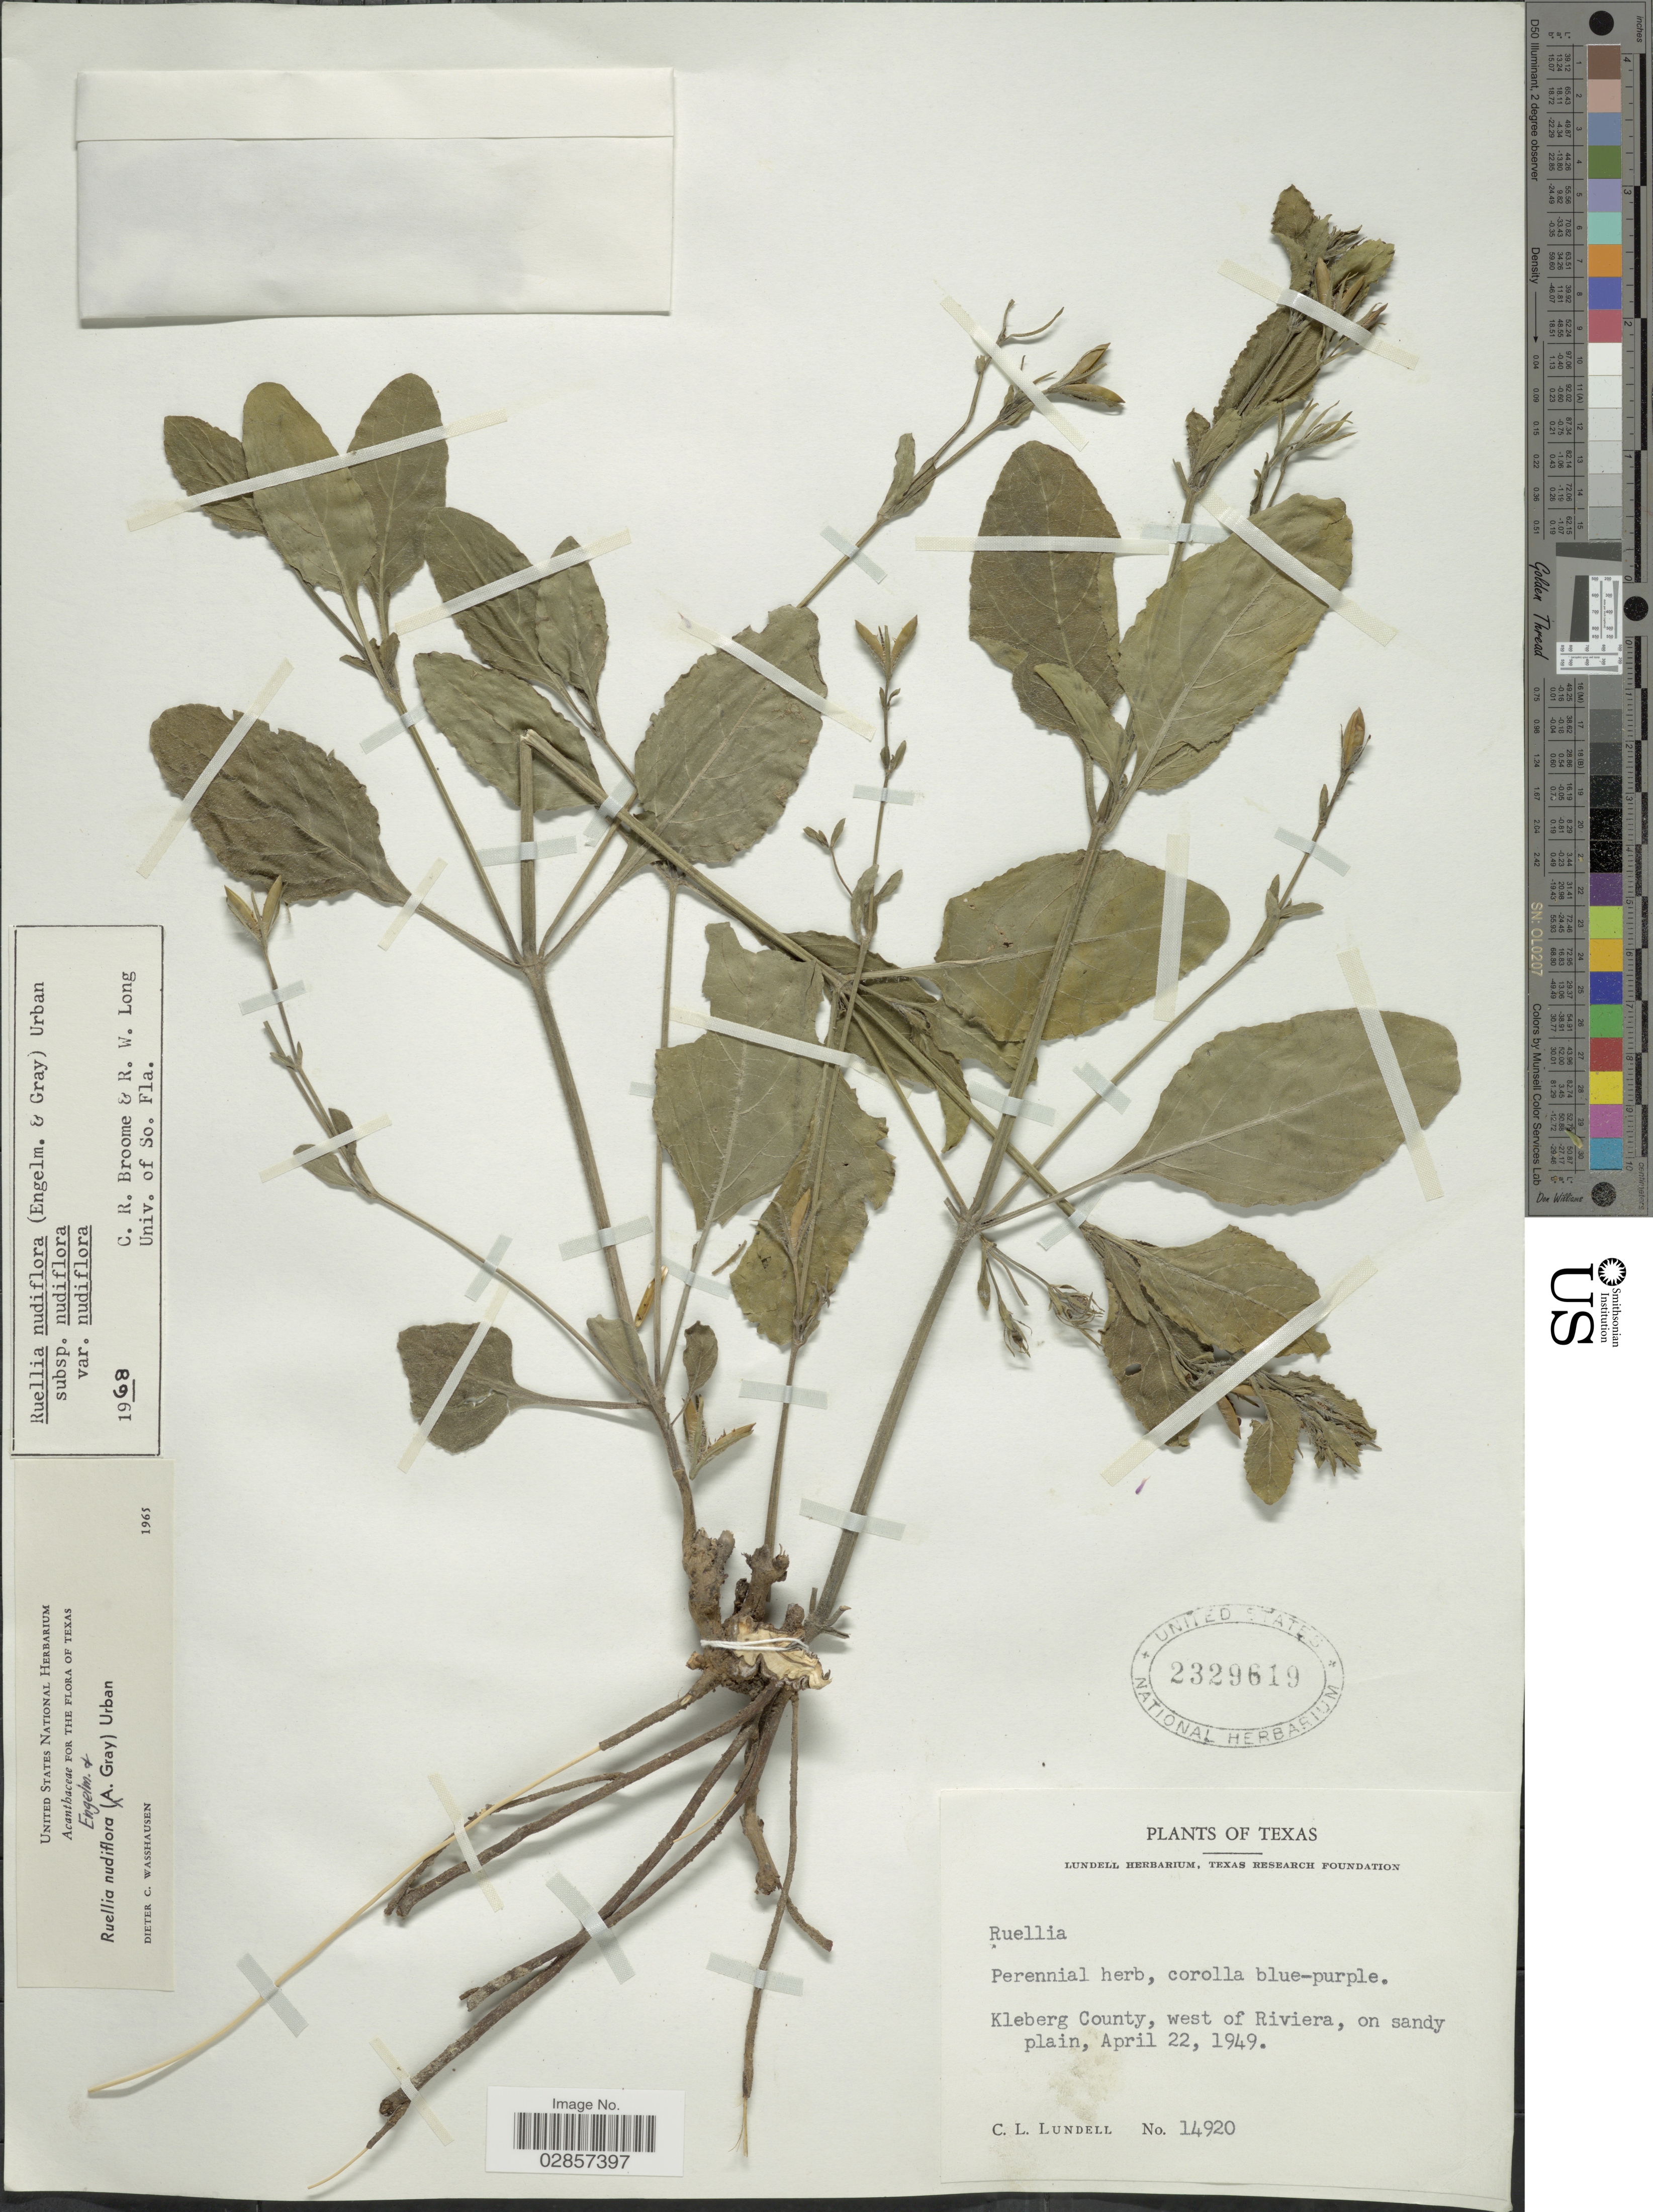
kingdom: Plantae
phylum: Tracheophyta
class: Magnoliopsida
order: Lamiales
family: Acanthaceae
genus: Ruellia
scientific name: Ruellia nudiflora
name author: (Engelm. & A. Gray) Urb.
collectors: C. L. Lundell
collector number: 14920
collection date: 1949-04-22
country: United States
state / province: Texas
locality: Kleberg County, west of Riviera, on sandy plain.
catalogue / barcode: US 2329619